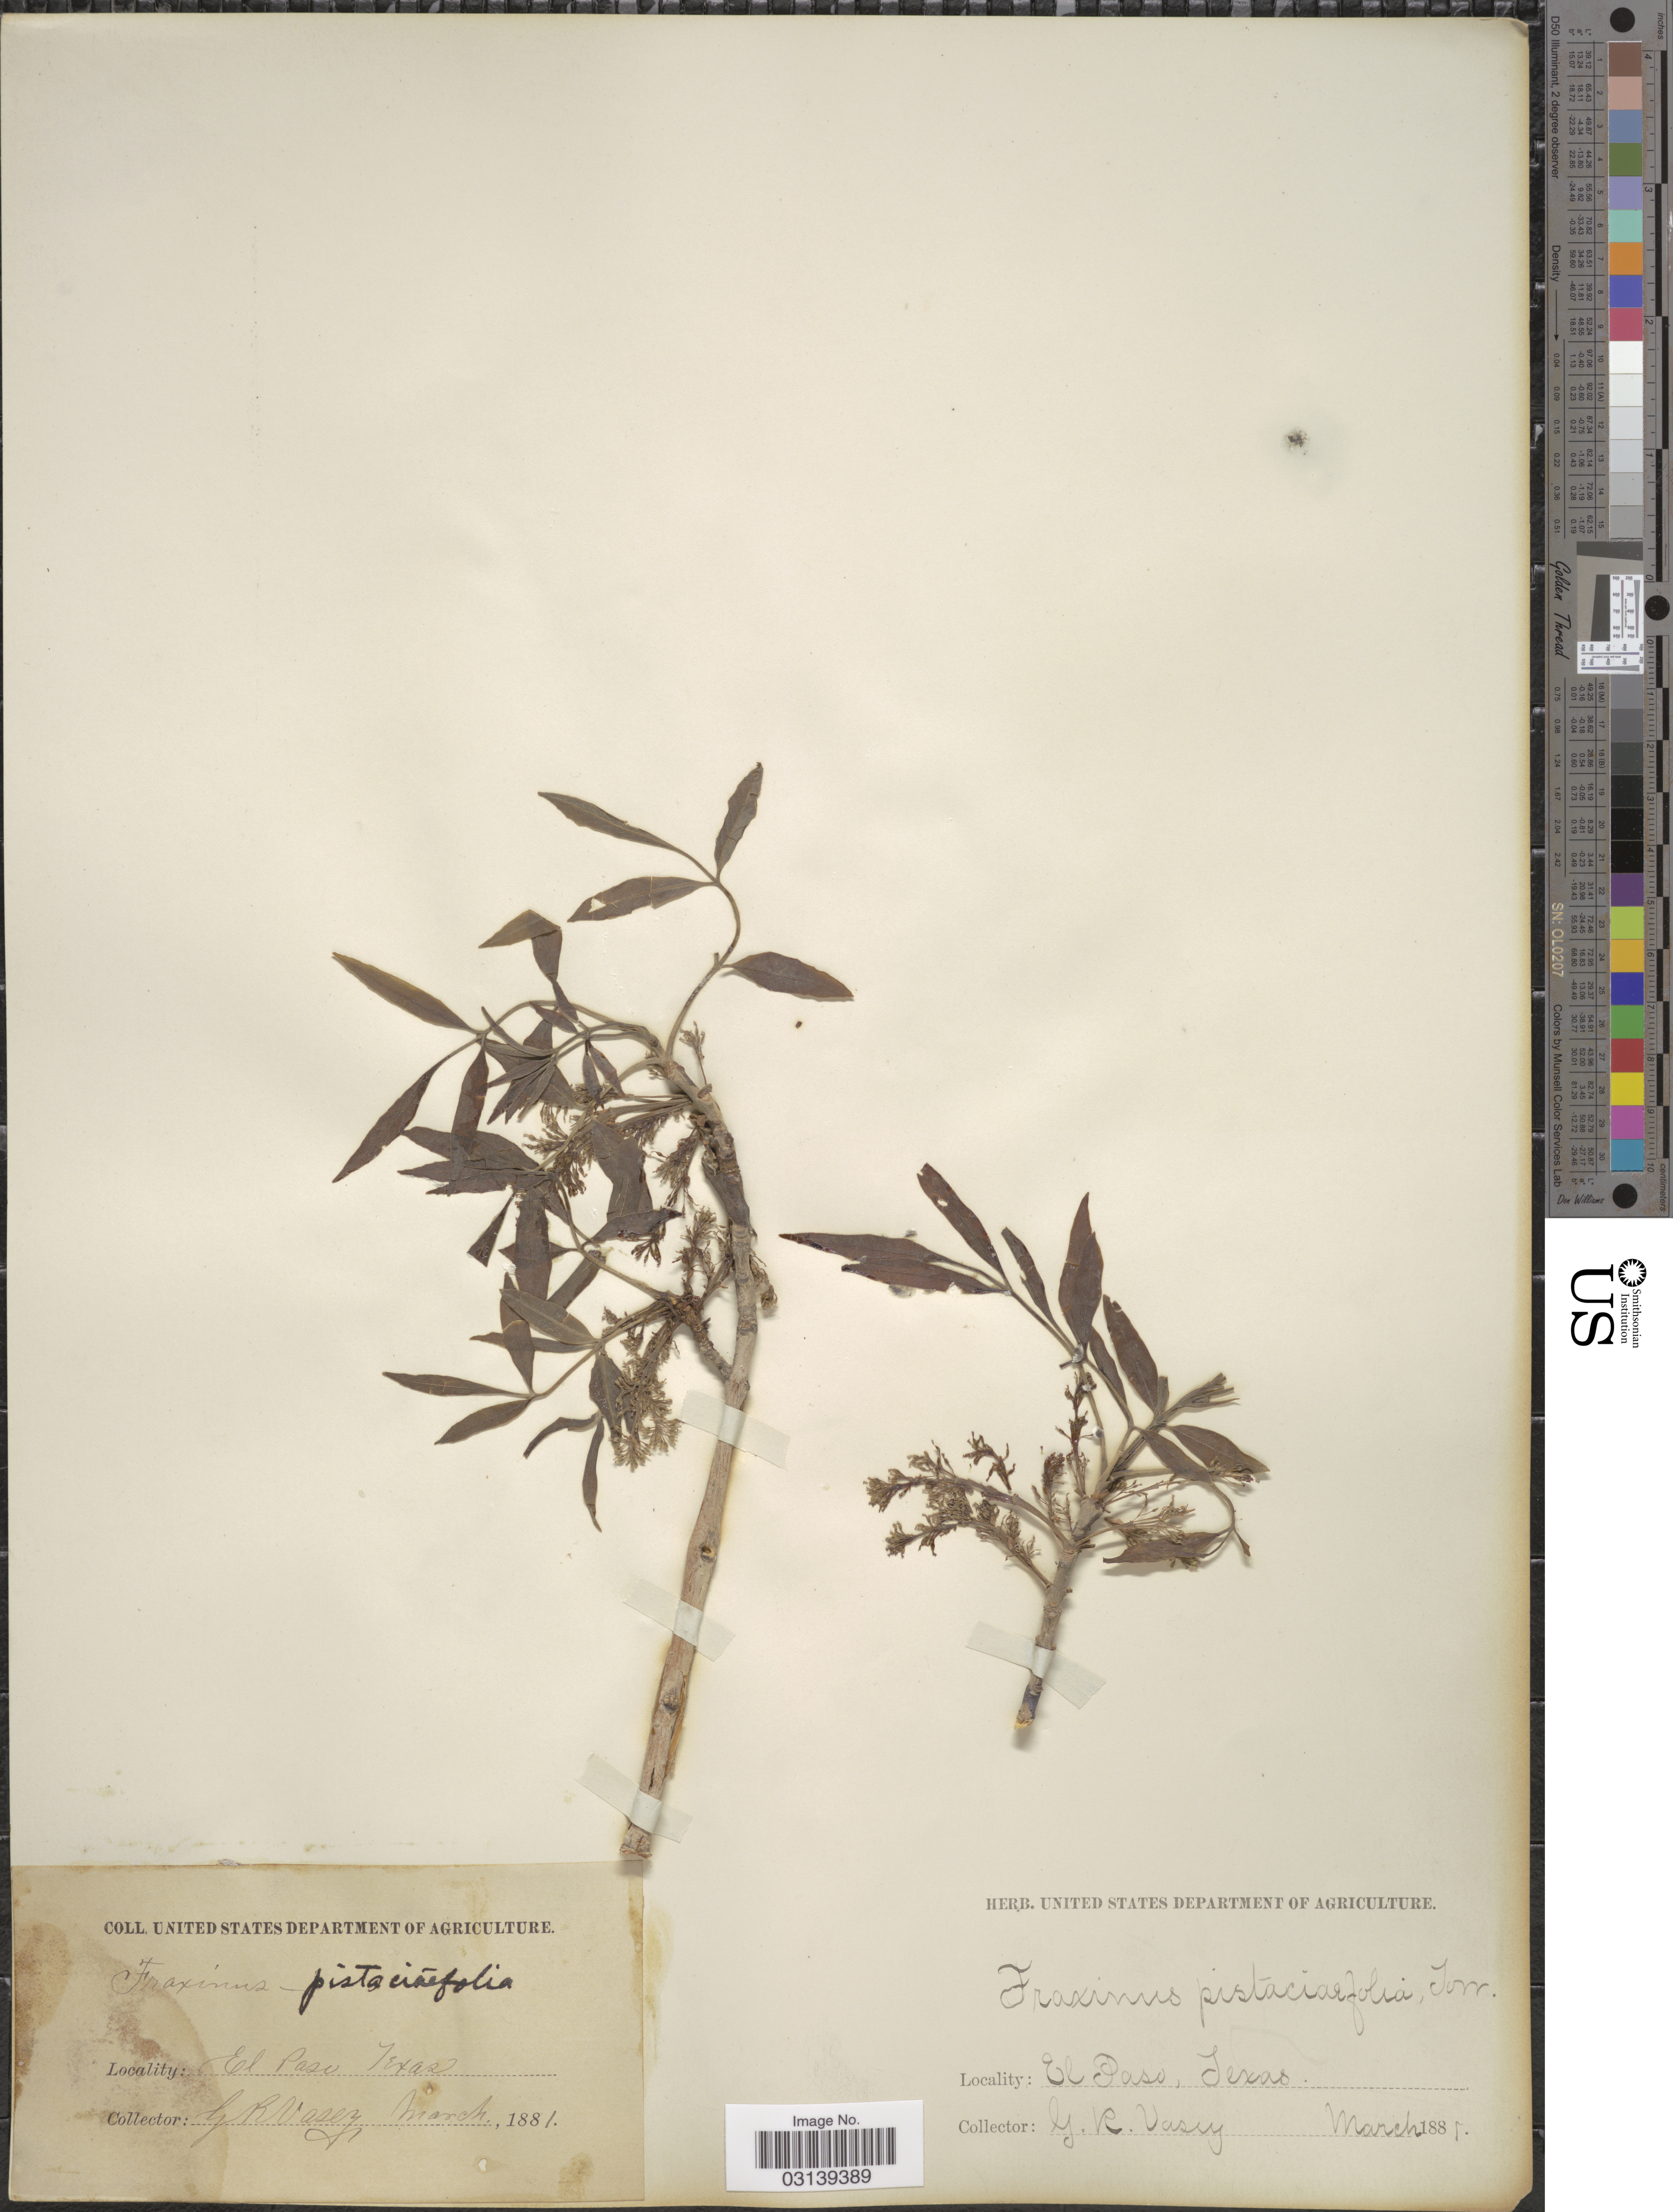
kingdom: Plantae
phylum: Tracheophyta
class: Magnoliopsida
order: Lamiales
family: Oleaceae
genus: Fraxinus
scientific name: Fraxinus velutina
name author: Torr.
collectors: G. R. Vasey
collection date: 1881-03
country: United States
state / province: Texas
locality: El Paso.